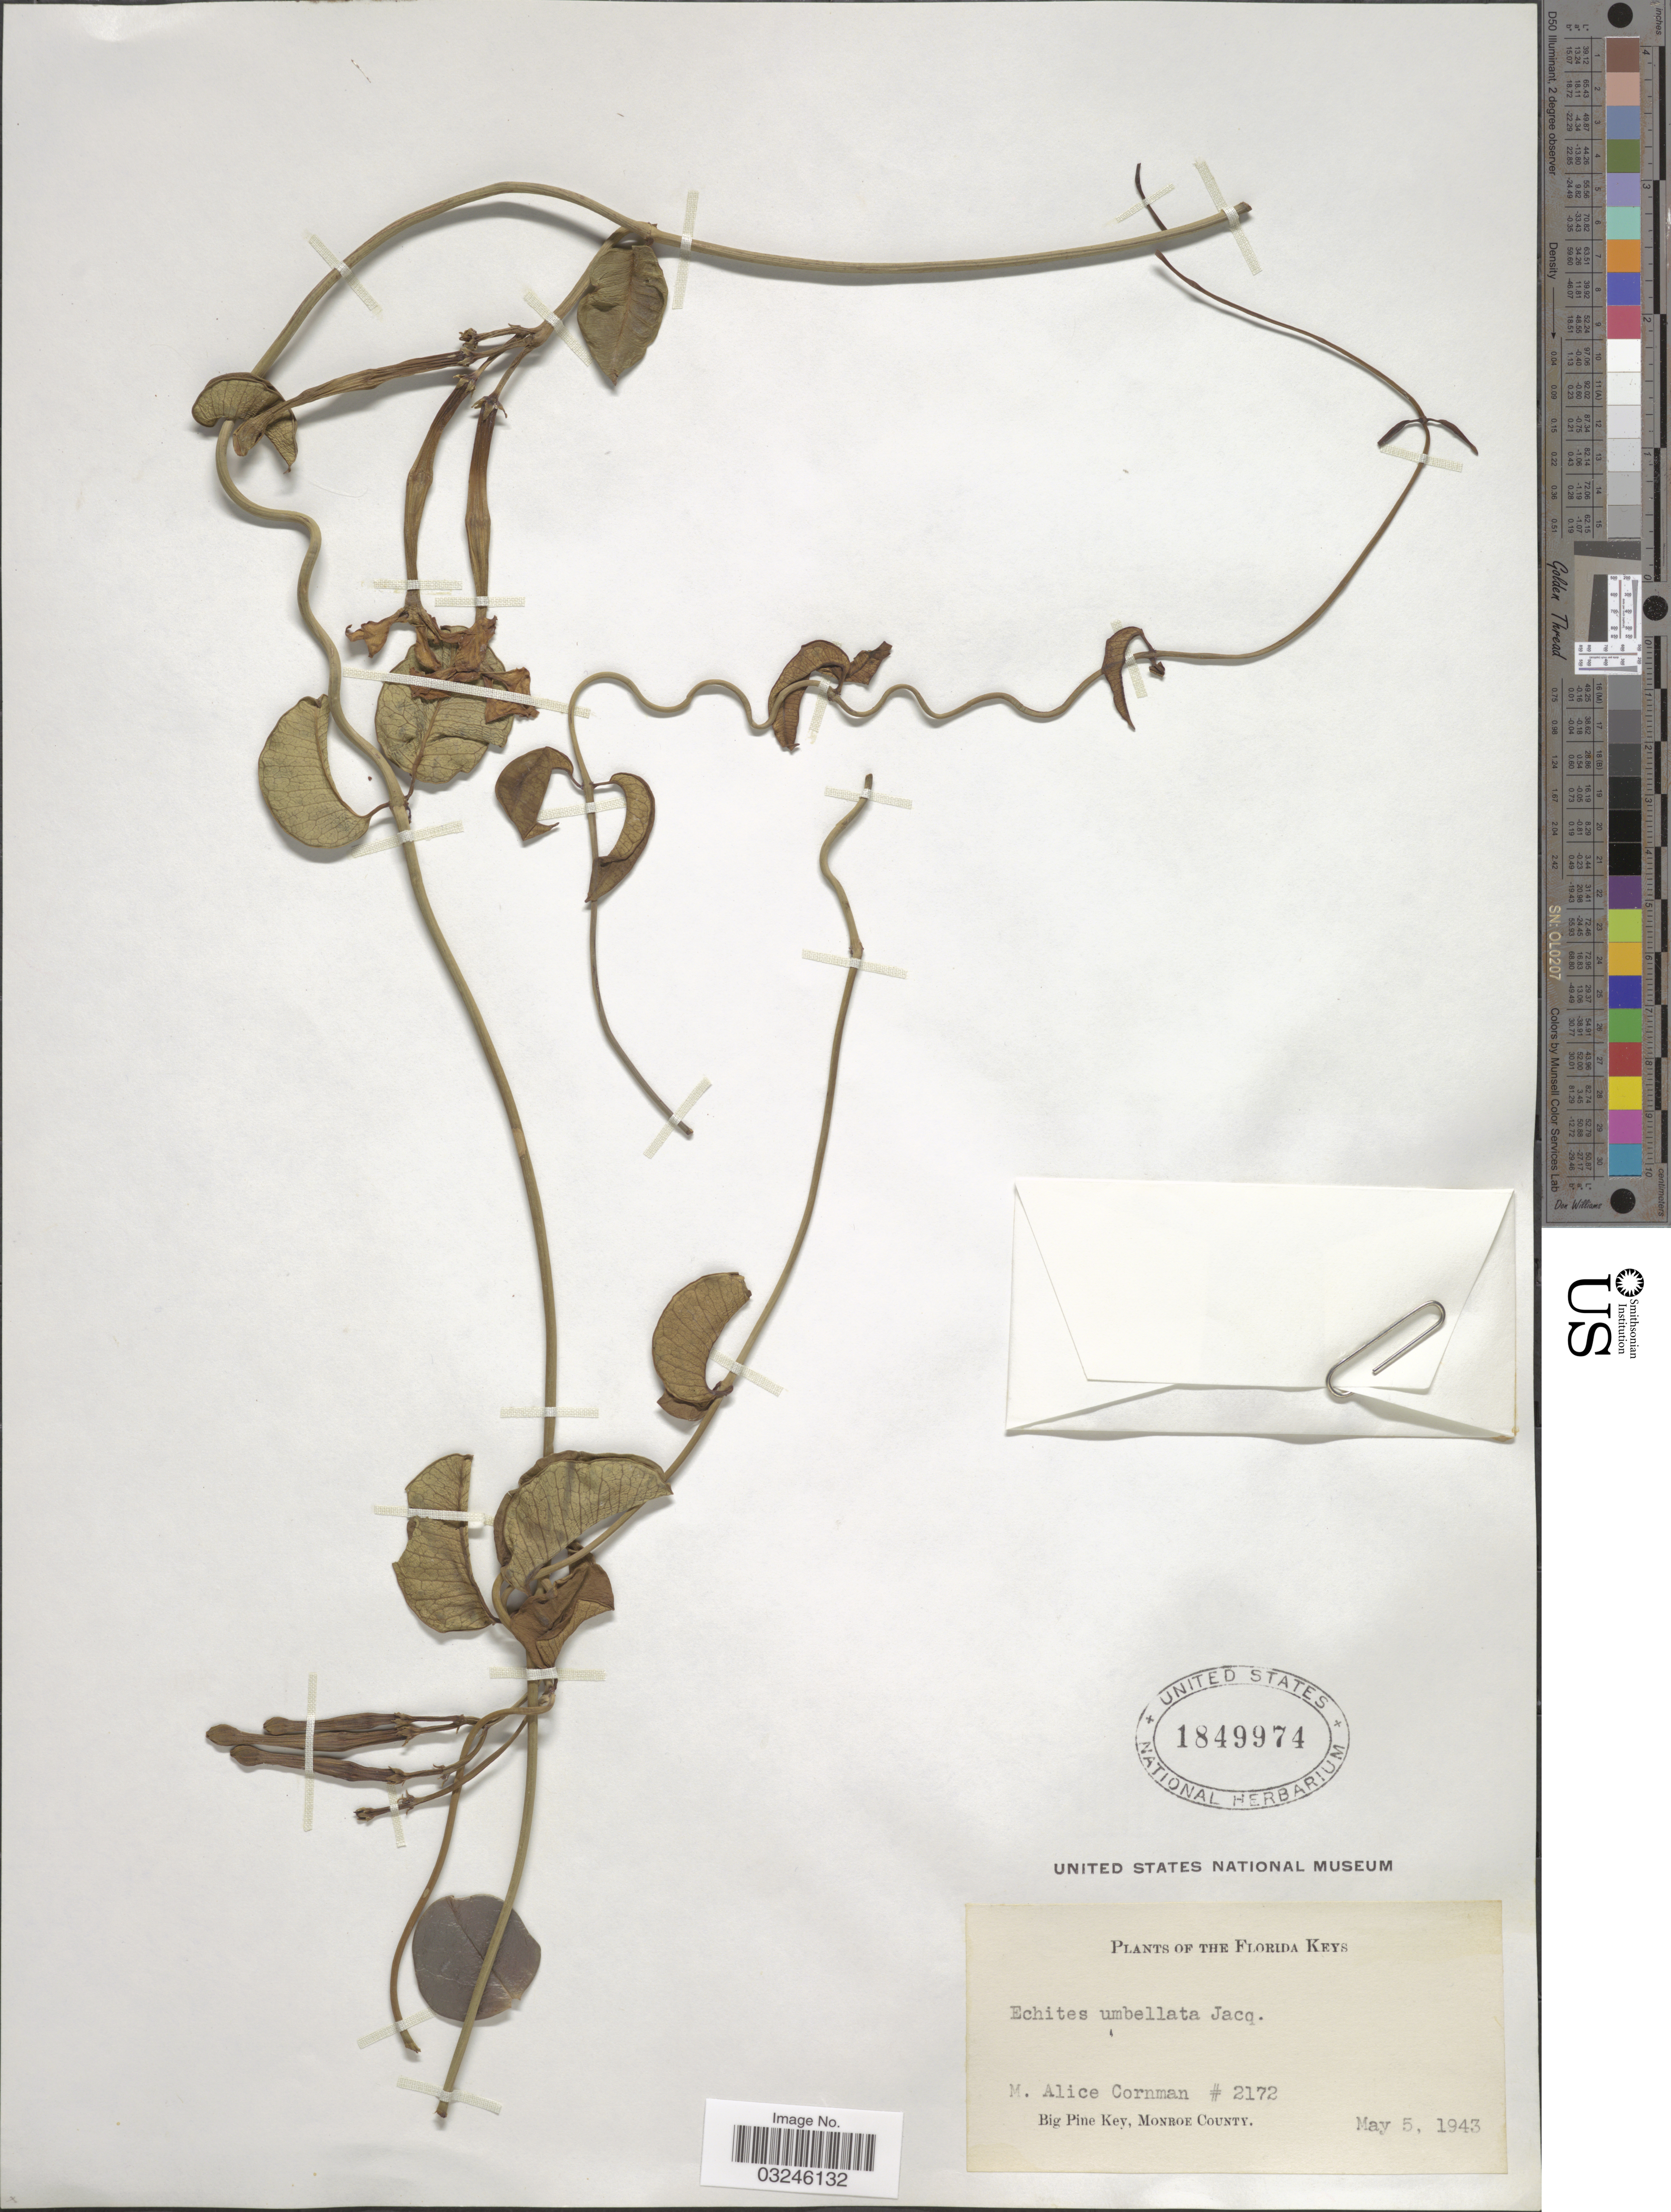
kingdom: Plantae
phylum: Tracheophyta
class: Magnoliopsida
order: Gentianales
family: Apocynaceae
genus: Echites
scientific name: Echites umbellatus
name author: Jacq.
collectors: M. Cornman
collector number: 2172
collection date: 1943-05-05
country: United States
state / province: Florida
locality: Florida Keys, Big Pine Key, Monroe County.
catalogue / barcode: US 1849974